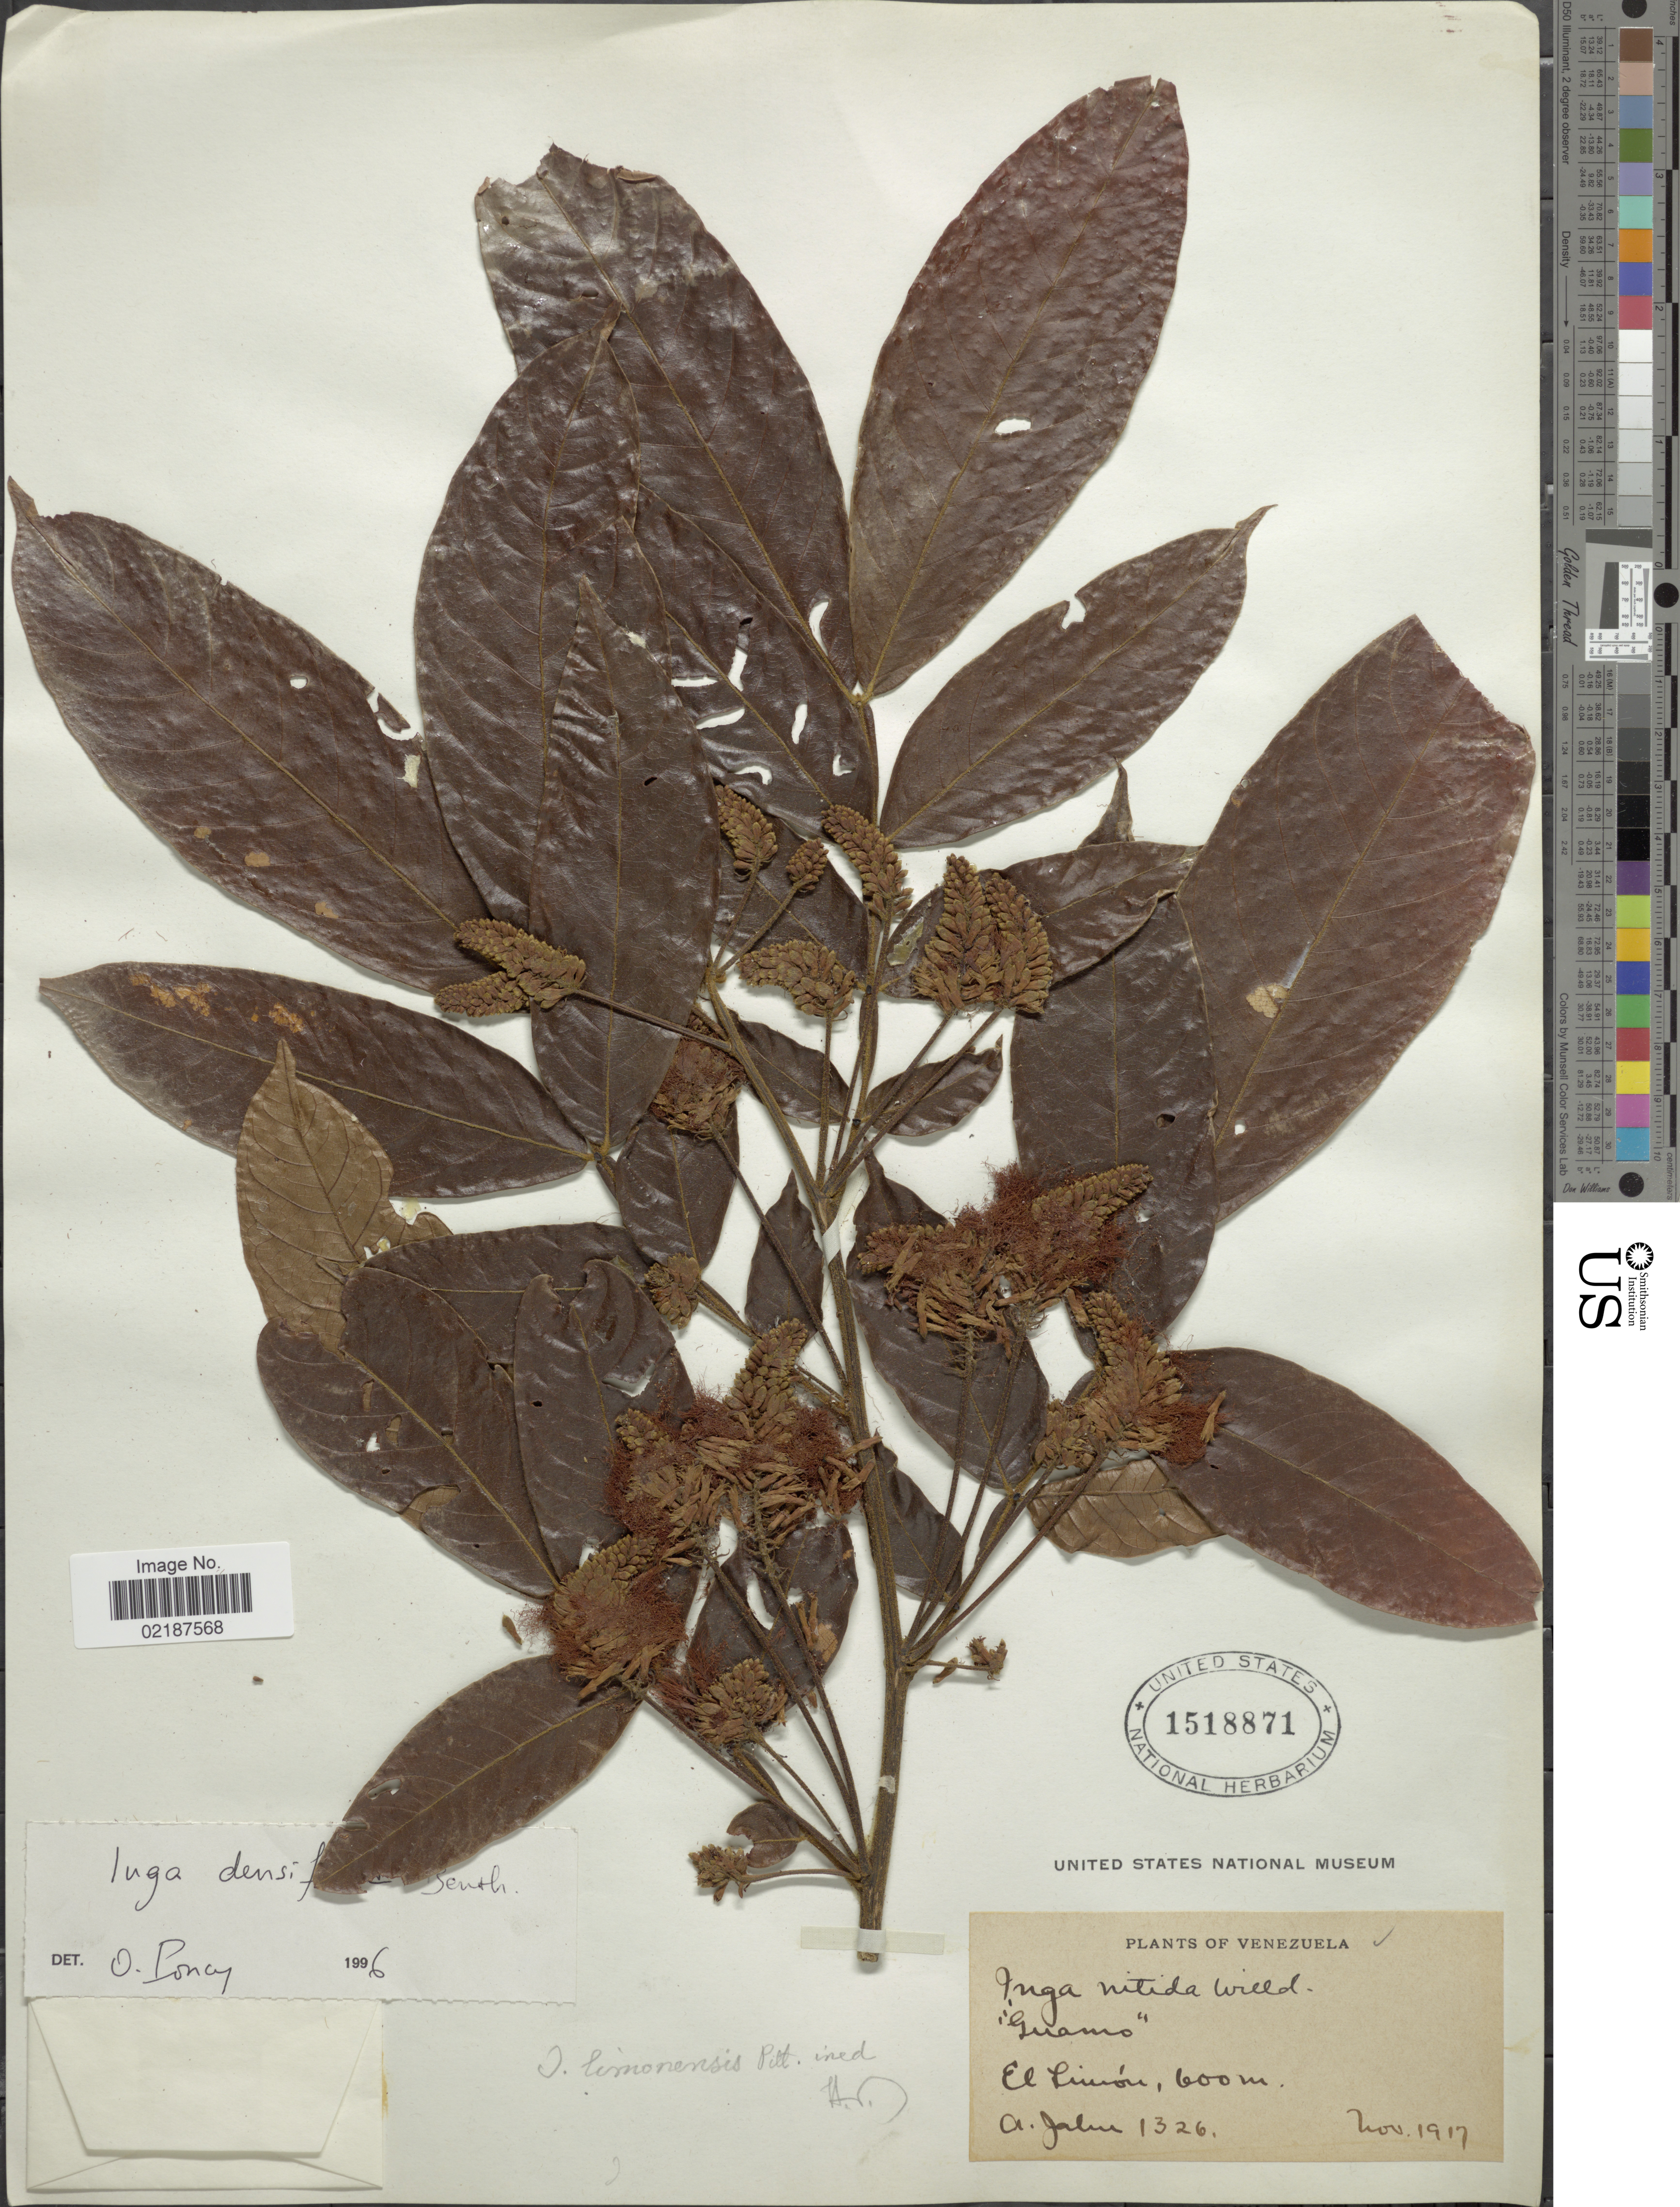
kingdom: Plantae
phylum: Tracheophyta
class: Magnoliopsida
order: Fabales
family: Fabaceae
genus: Inga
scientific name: Inga densiflora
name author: Benth.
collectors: A. Jahn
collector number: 1326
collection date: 1917-11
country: Venezuela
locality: El Limon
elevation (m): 600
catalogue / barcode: US 1518871